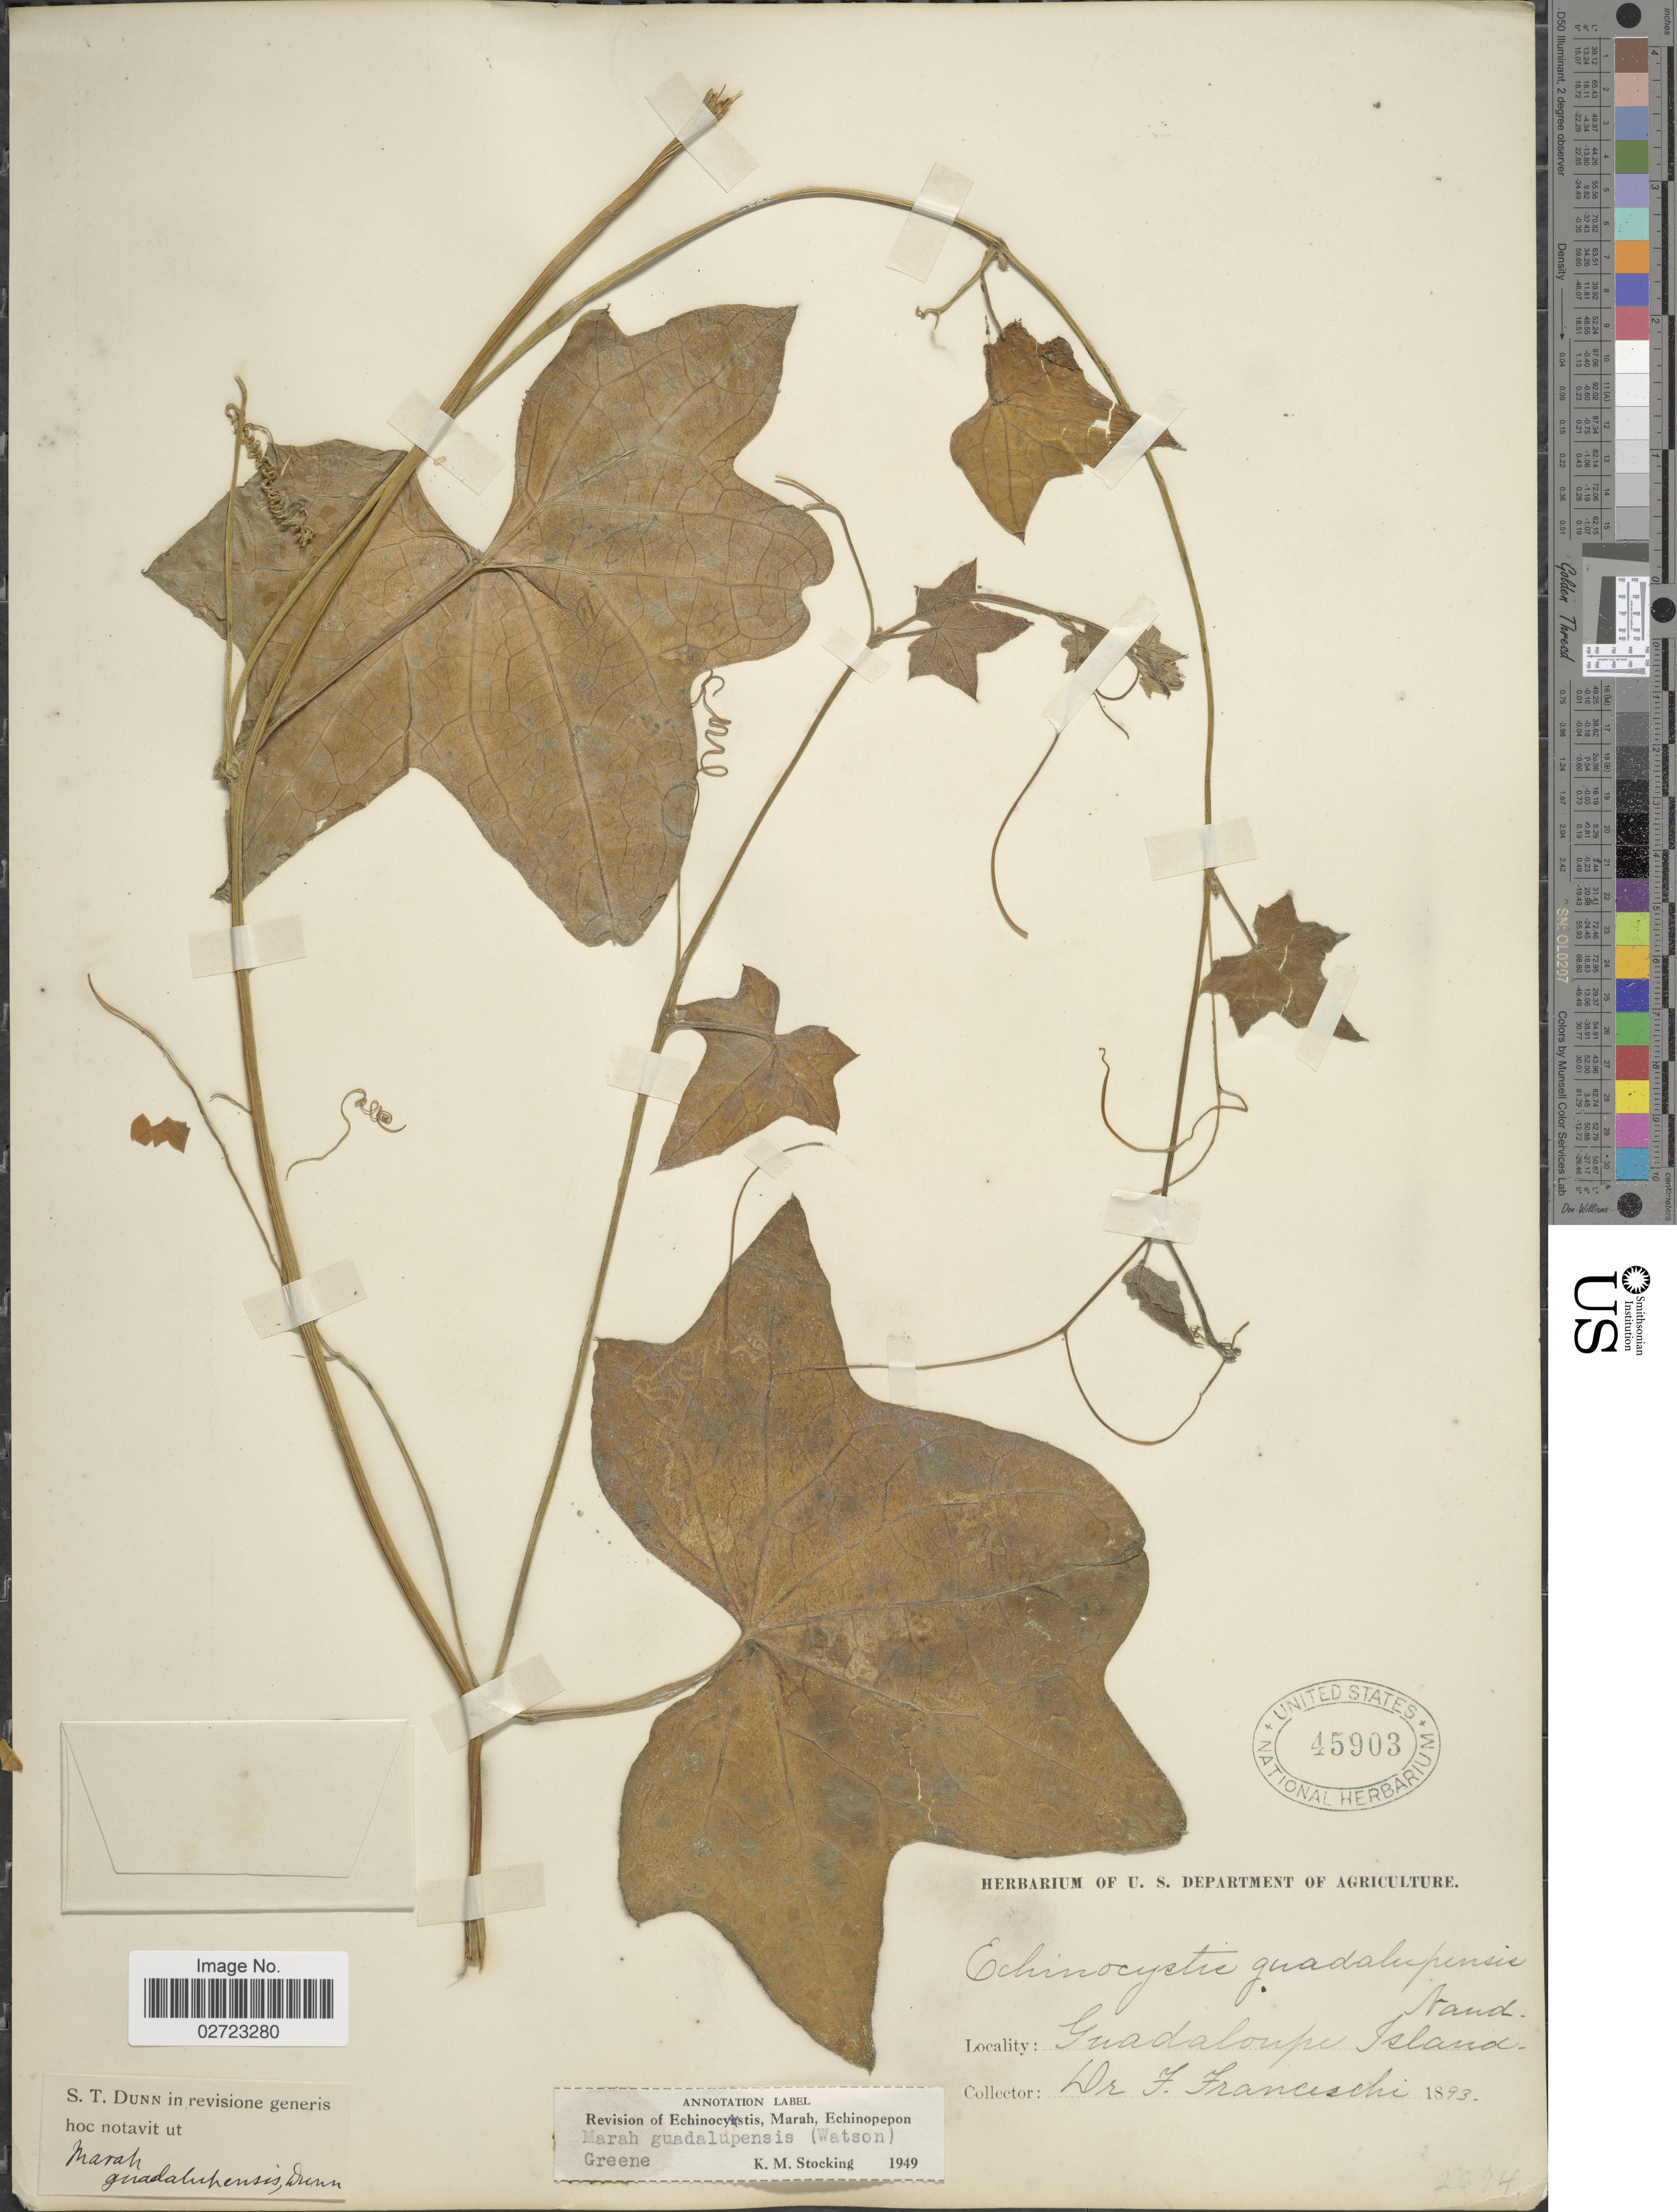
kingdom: Plantae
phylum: Tracheophyta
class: Magnoliopsida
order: Cucurbitales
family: Cucurbitaceae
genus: Marah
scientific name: Marah guadalupensis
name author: (S. Watson) Greene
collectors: F. Franceschi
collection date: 1893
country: Mexico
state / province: Baja California Norte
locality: Guadalupe Island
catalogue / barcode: US 45903